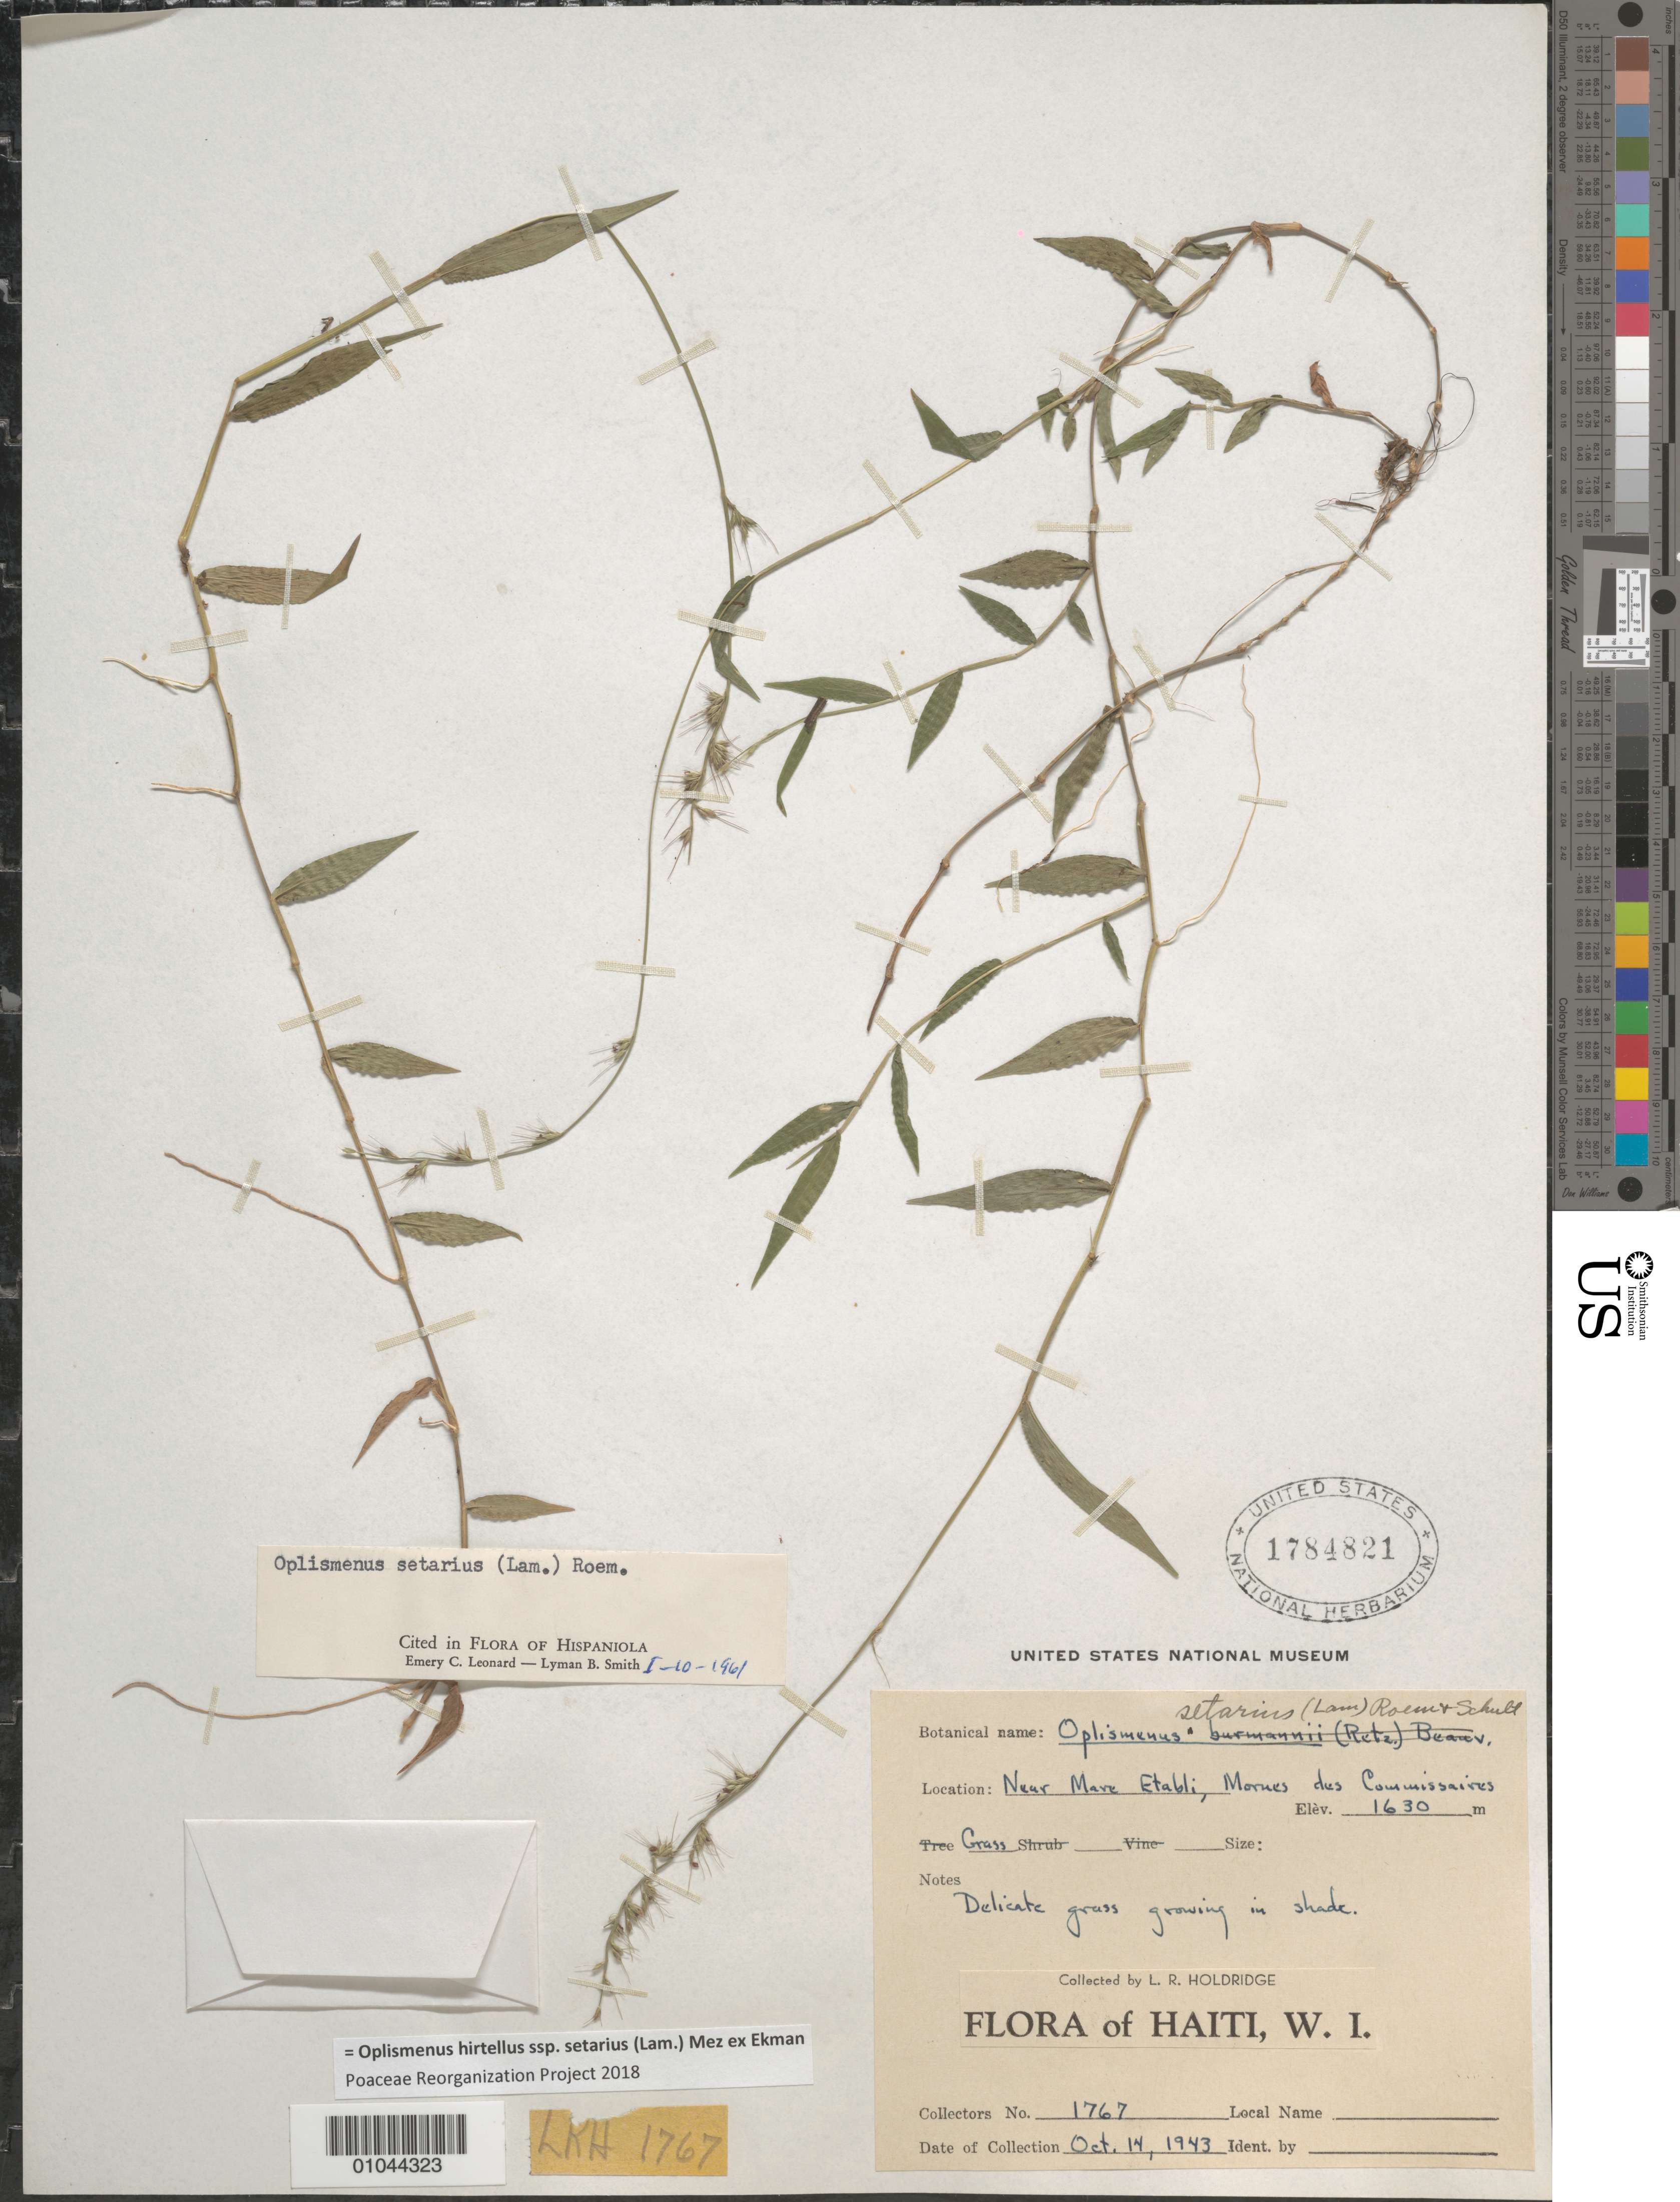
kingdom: Plantae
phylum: Tracheophyta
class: Liliopsida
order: Poales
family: Poaceae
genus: Oplismenus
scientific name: Oplismenus hirtellus subsp. setarius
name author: (Lam.) Mez ex Ekman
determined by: Poaceae Reorganization Project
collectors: L. Holdridge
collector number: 1767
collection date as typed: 14 Oct 1943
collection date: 1943-10-14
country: Haiti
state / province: Óuest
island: Hispaniola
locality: Near Mare Etabli, Mornes des Commissaires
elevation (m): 1630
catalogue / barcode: US 1784821